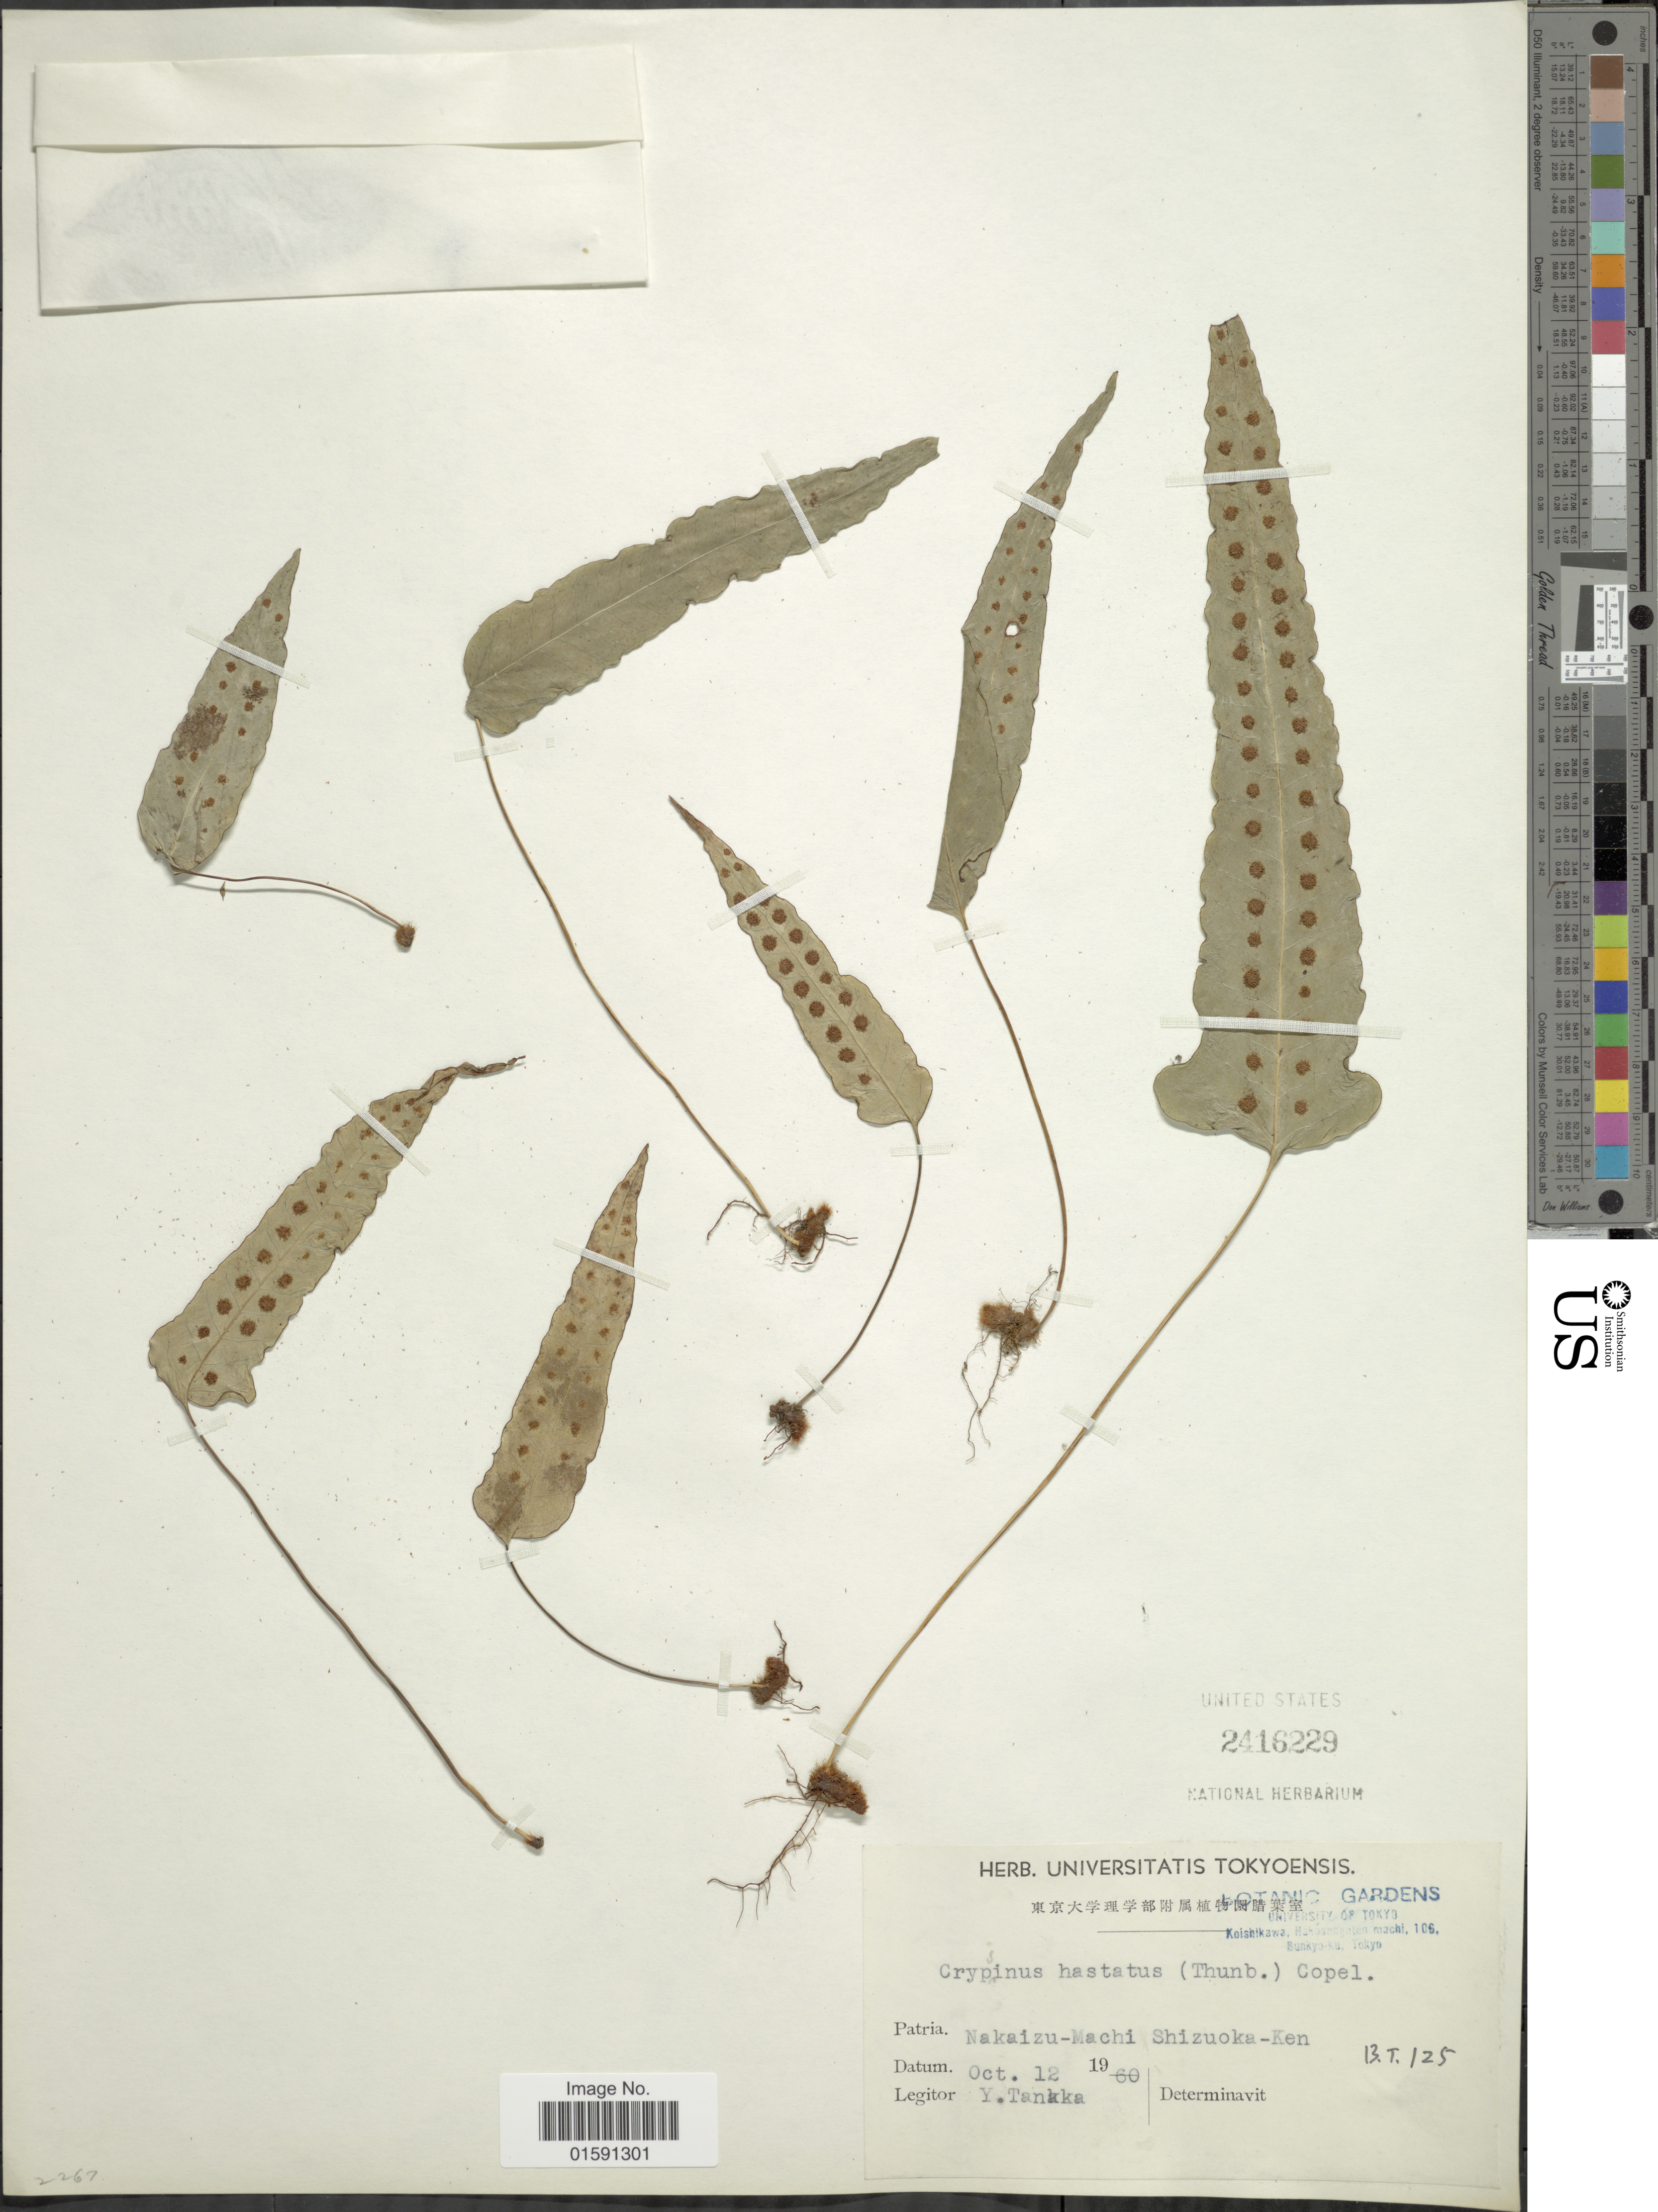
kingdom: Plantae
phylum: Tracheophyta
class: Polypodiopsida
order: Polypodiales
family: Polypodiaceae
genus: Selliguea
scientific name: Selliguea hastata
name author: (Thunb.) Fraser-Jenk.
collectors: Y. Tankka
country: Japan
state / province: Sizuoka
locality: Nakaizu-machi Shiouka-Ken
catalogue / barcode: US 2416229